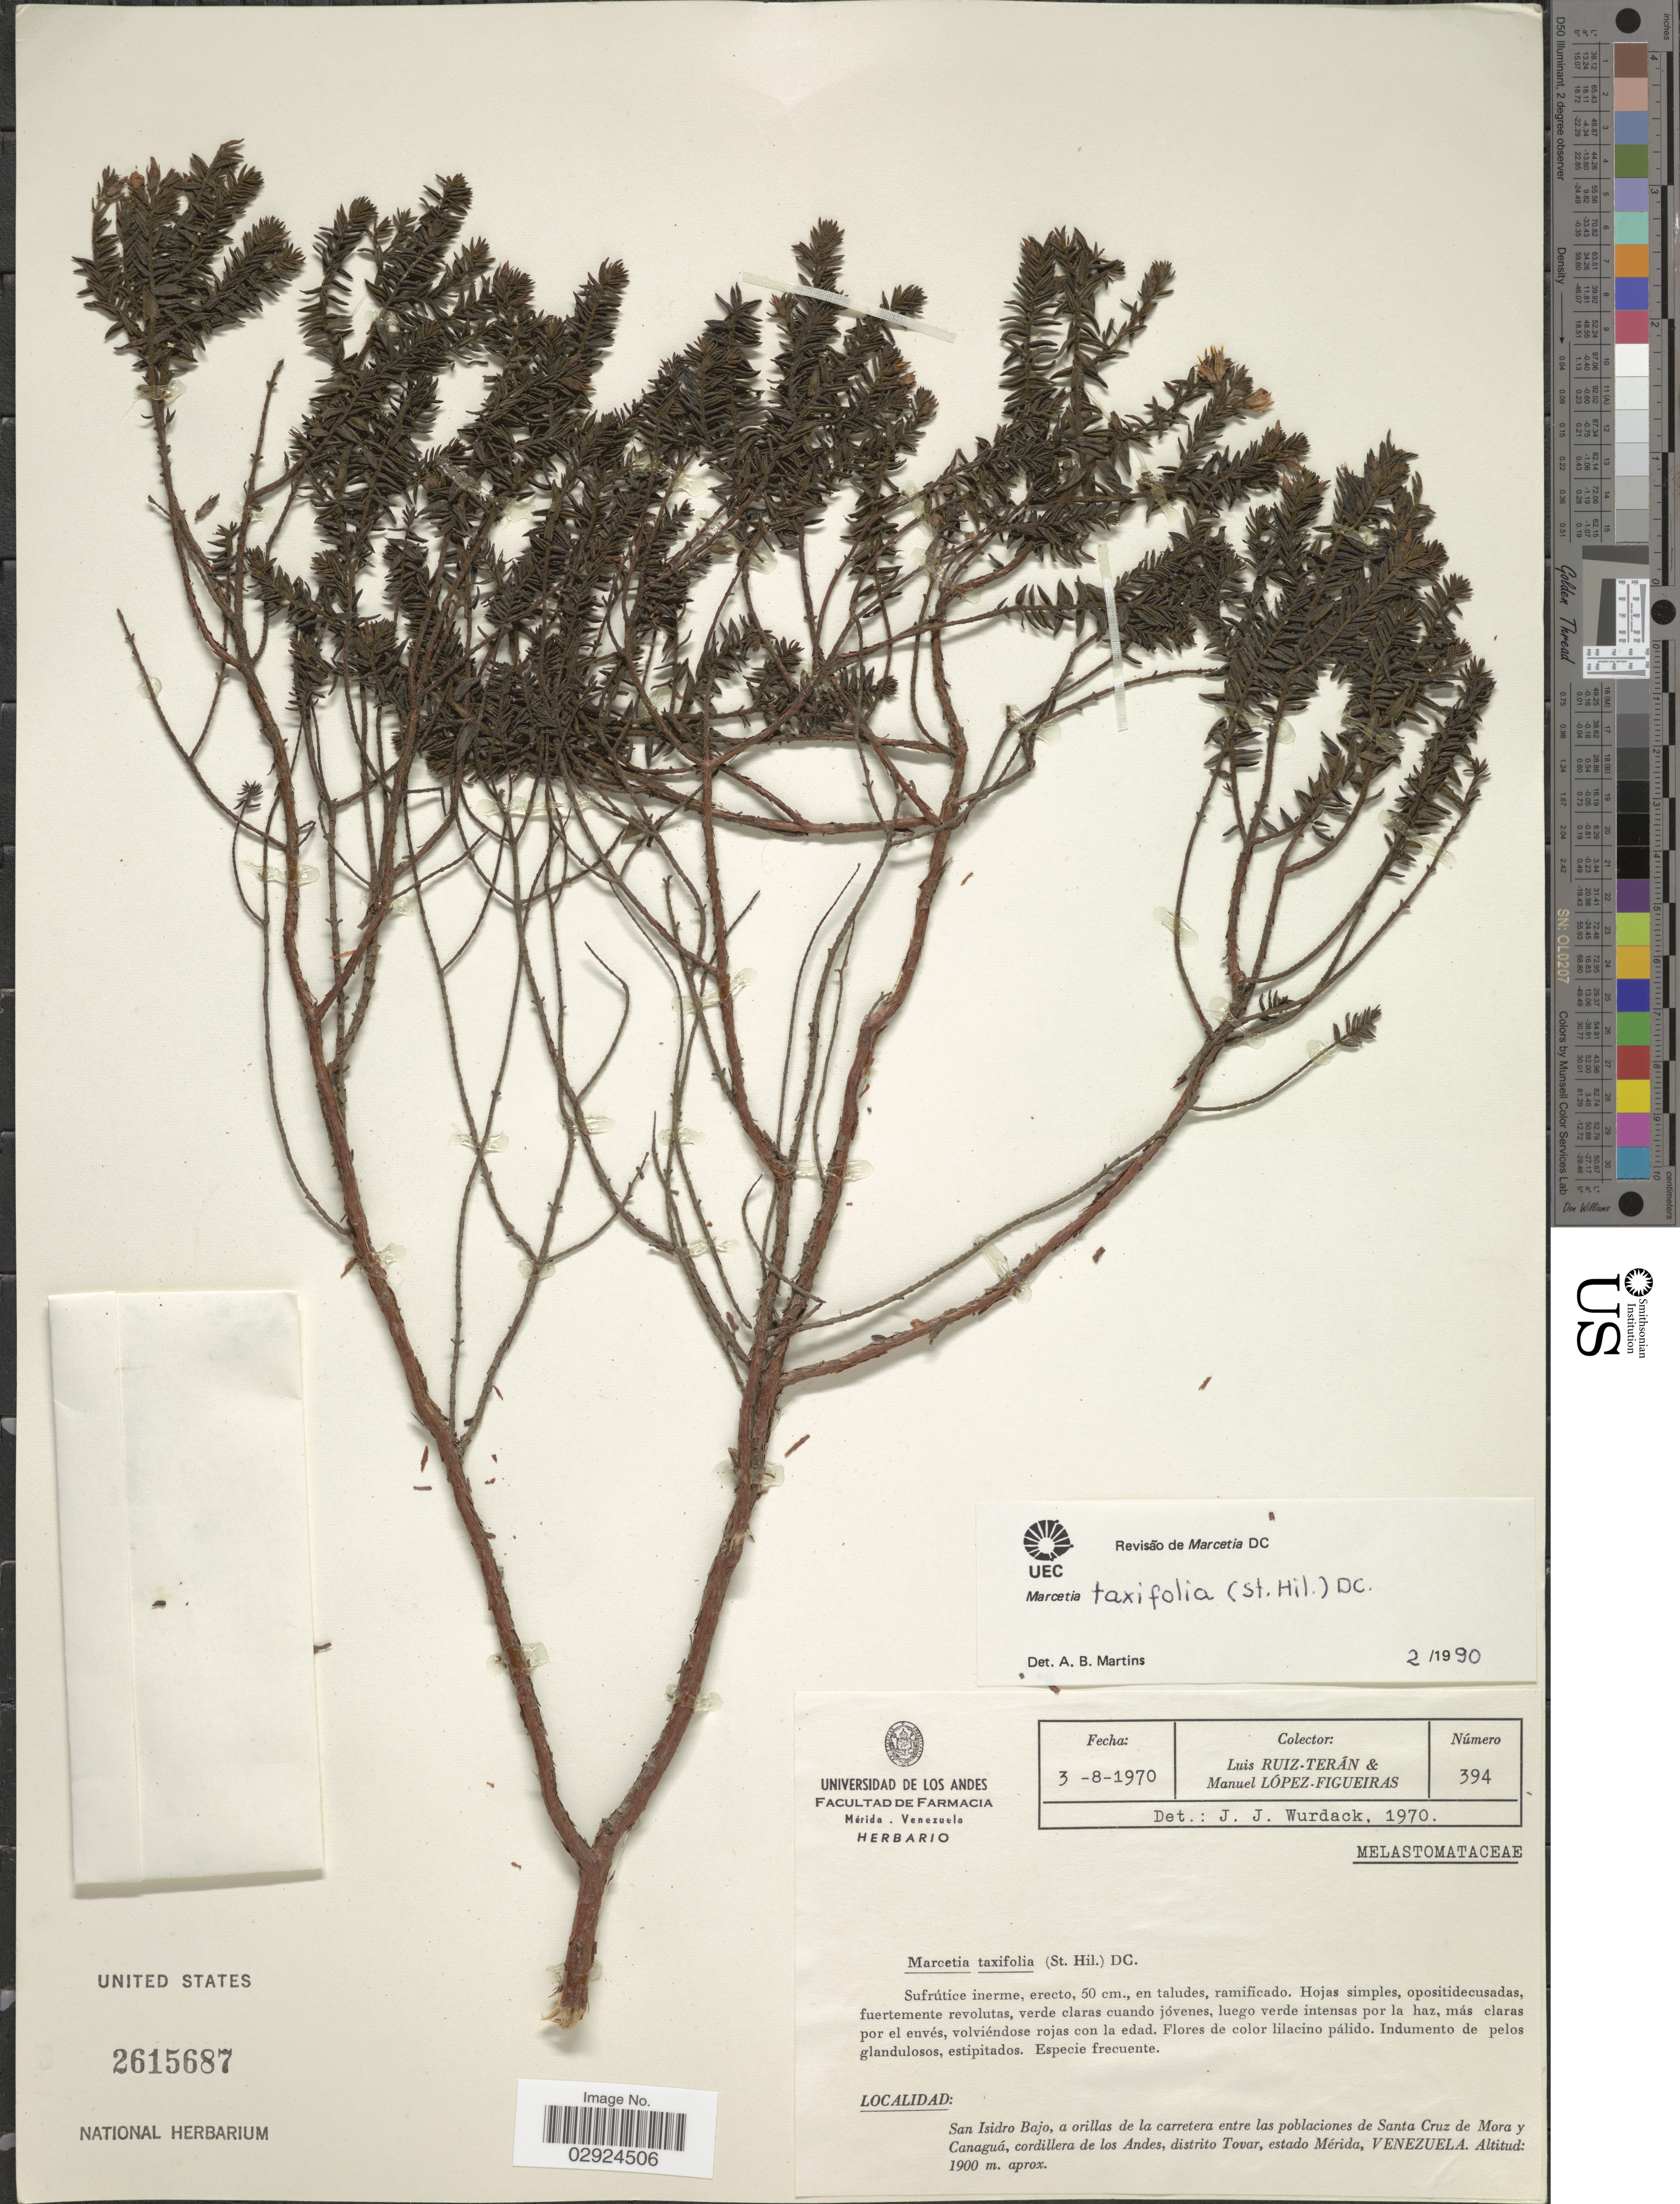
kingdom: Plantae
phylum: Tracheophyta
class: Magnoliopsida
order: Myrtales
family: Melastomataceae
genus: Marcetia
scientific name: Marcetia taxifolia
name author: (A. St.-Hil.) DC.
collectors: L. Teran & M. López Figueiras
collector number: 394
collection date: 1970-08-03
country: Venezuela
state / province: Mérida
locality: San Isidro Bajo, a orillas de la carretera entre las poblaciones de Santa Cruz de Mora y Canaguá, cordillera de los Andes, distrito Tovar, estado Mérida.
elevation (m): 1900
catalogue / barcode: US 2615687